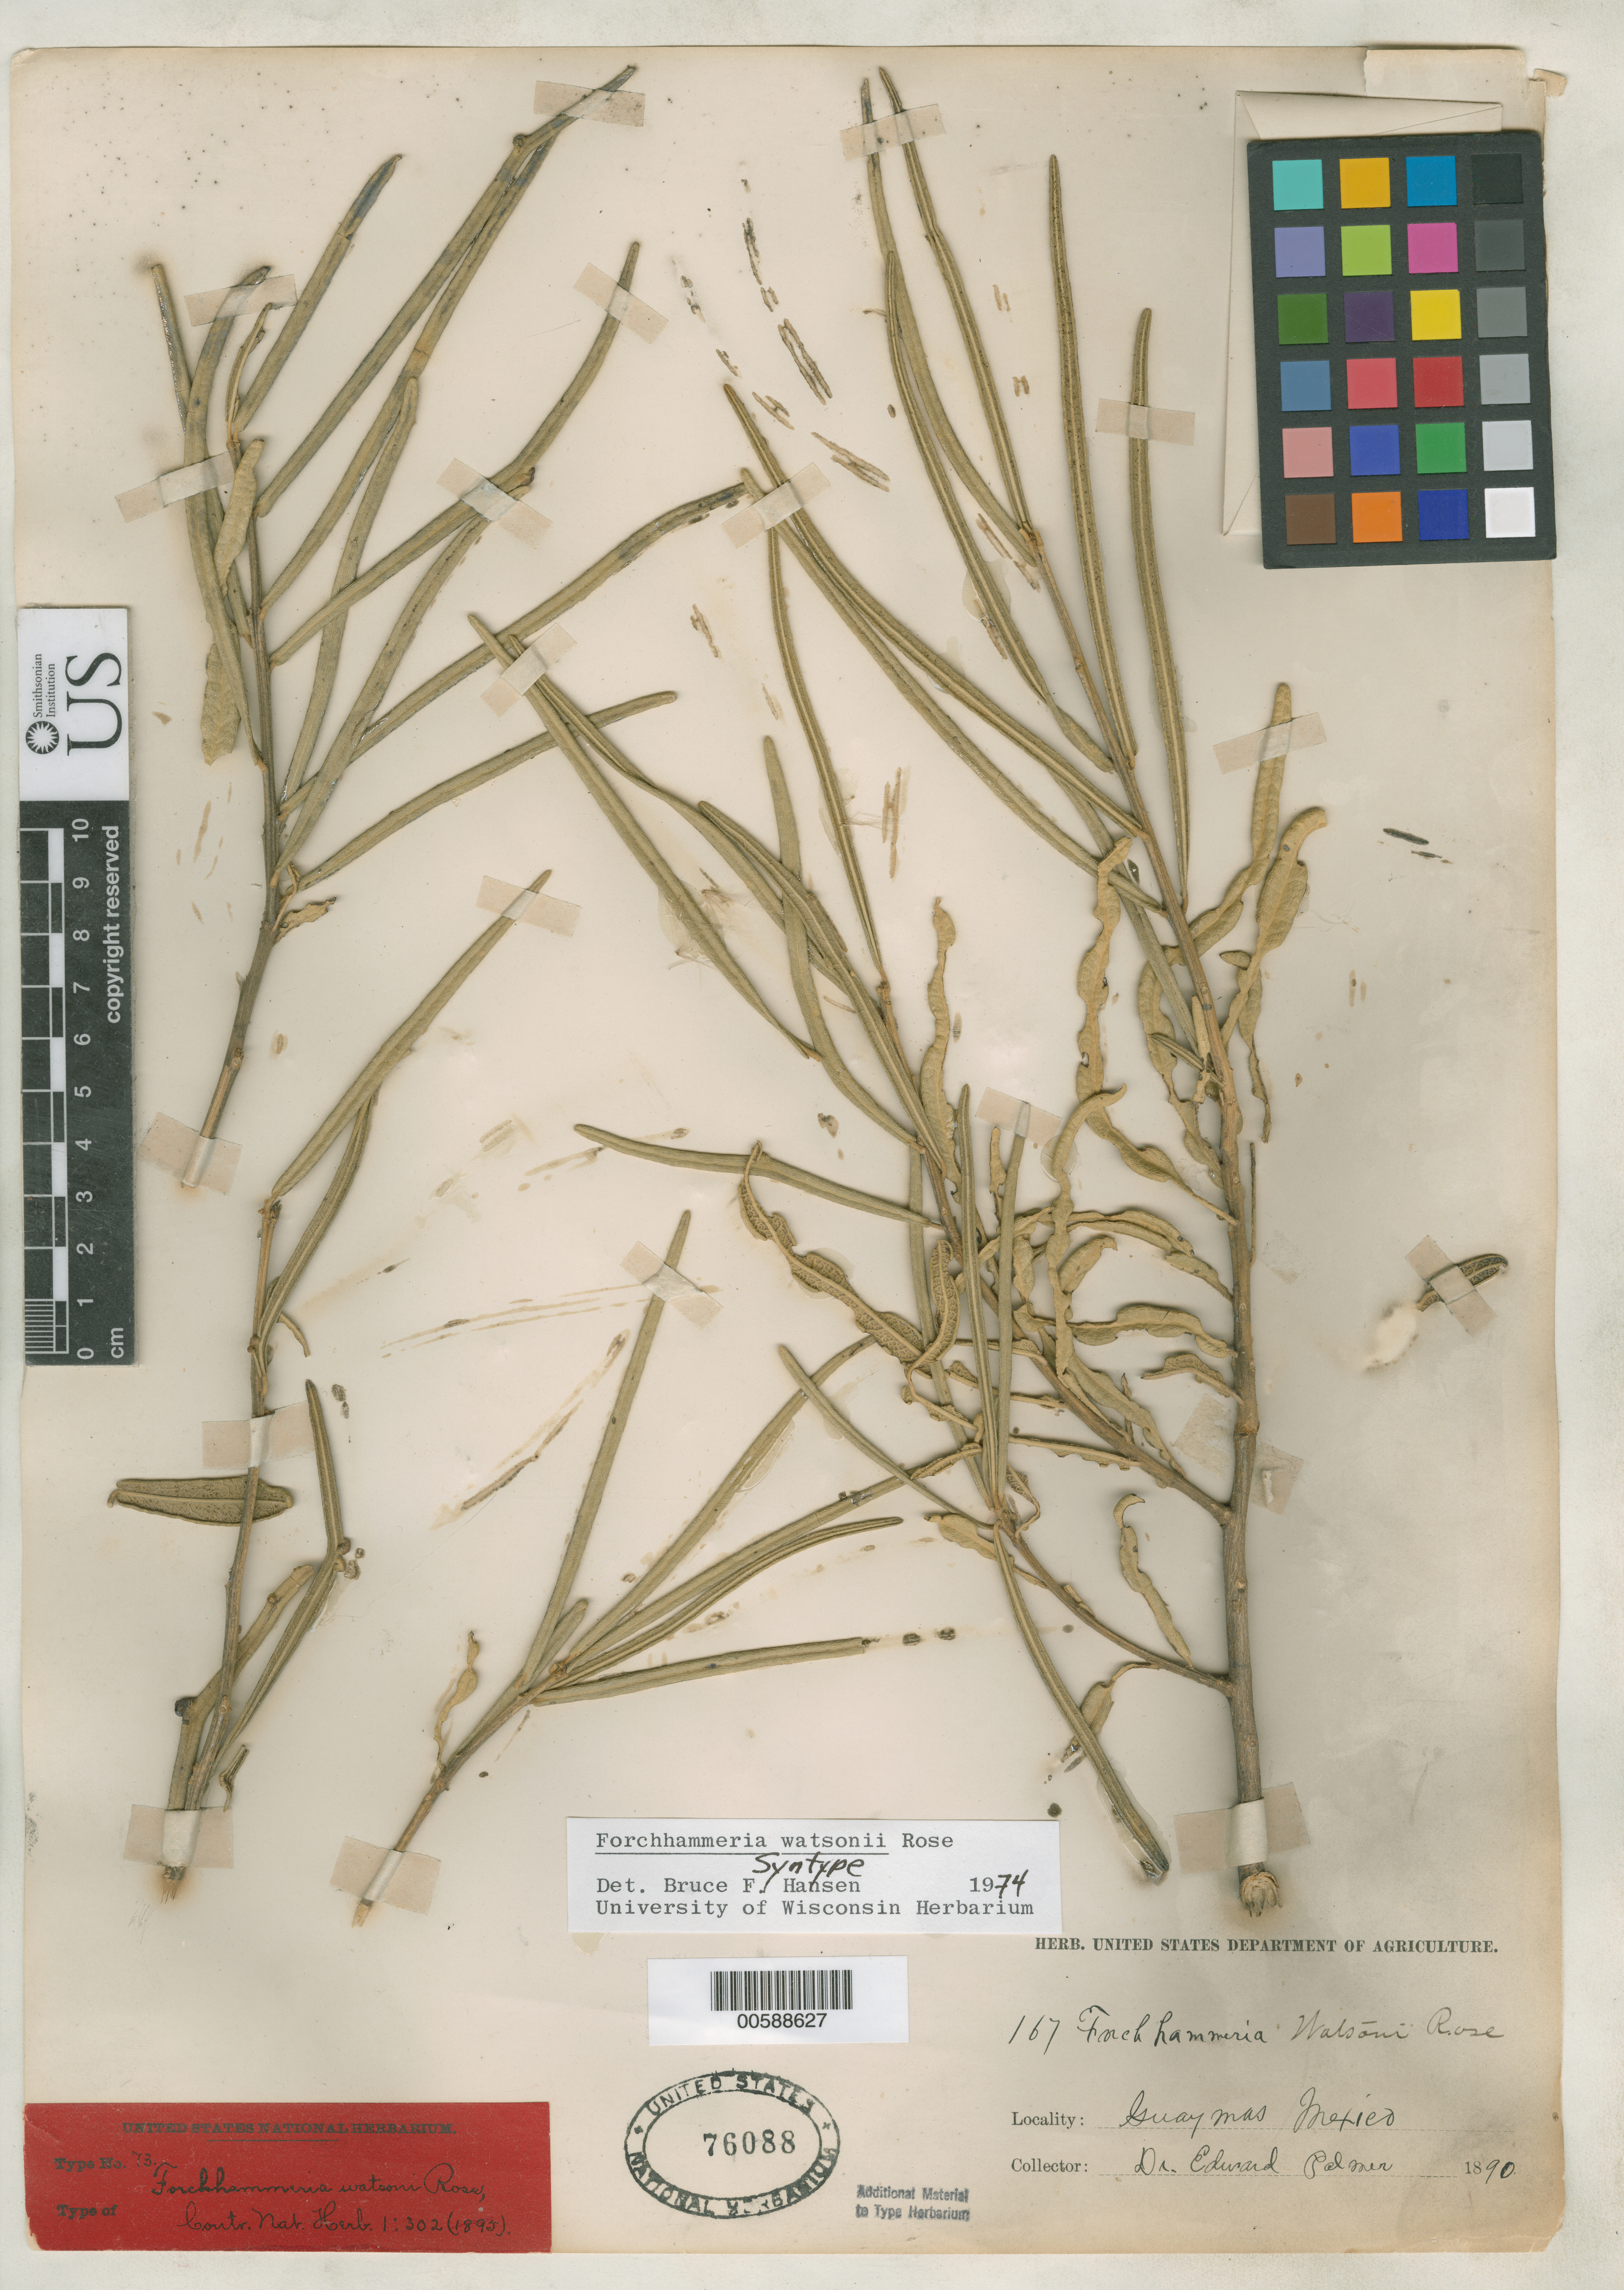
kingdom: Plantae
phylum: Tracheophyta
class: Magnoliopsida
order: Brassicales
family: Stixaceae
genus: Forchhammeria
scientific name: Forchhammeria watsonii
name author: Rose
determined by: Hansen, Bruce F.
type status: Syntype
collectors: E. Palmer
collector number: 167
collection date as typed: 1890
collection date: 1890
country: Mexico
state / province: Sonora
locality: Guaymas.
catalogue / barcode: US 76088